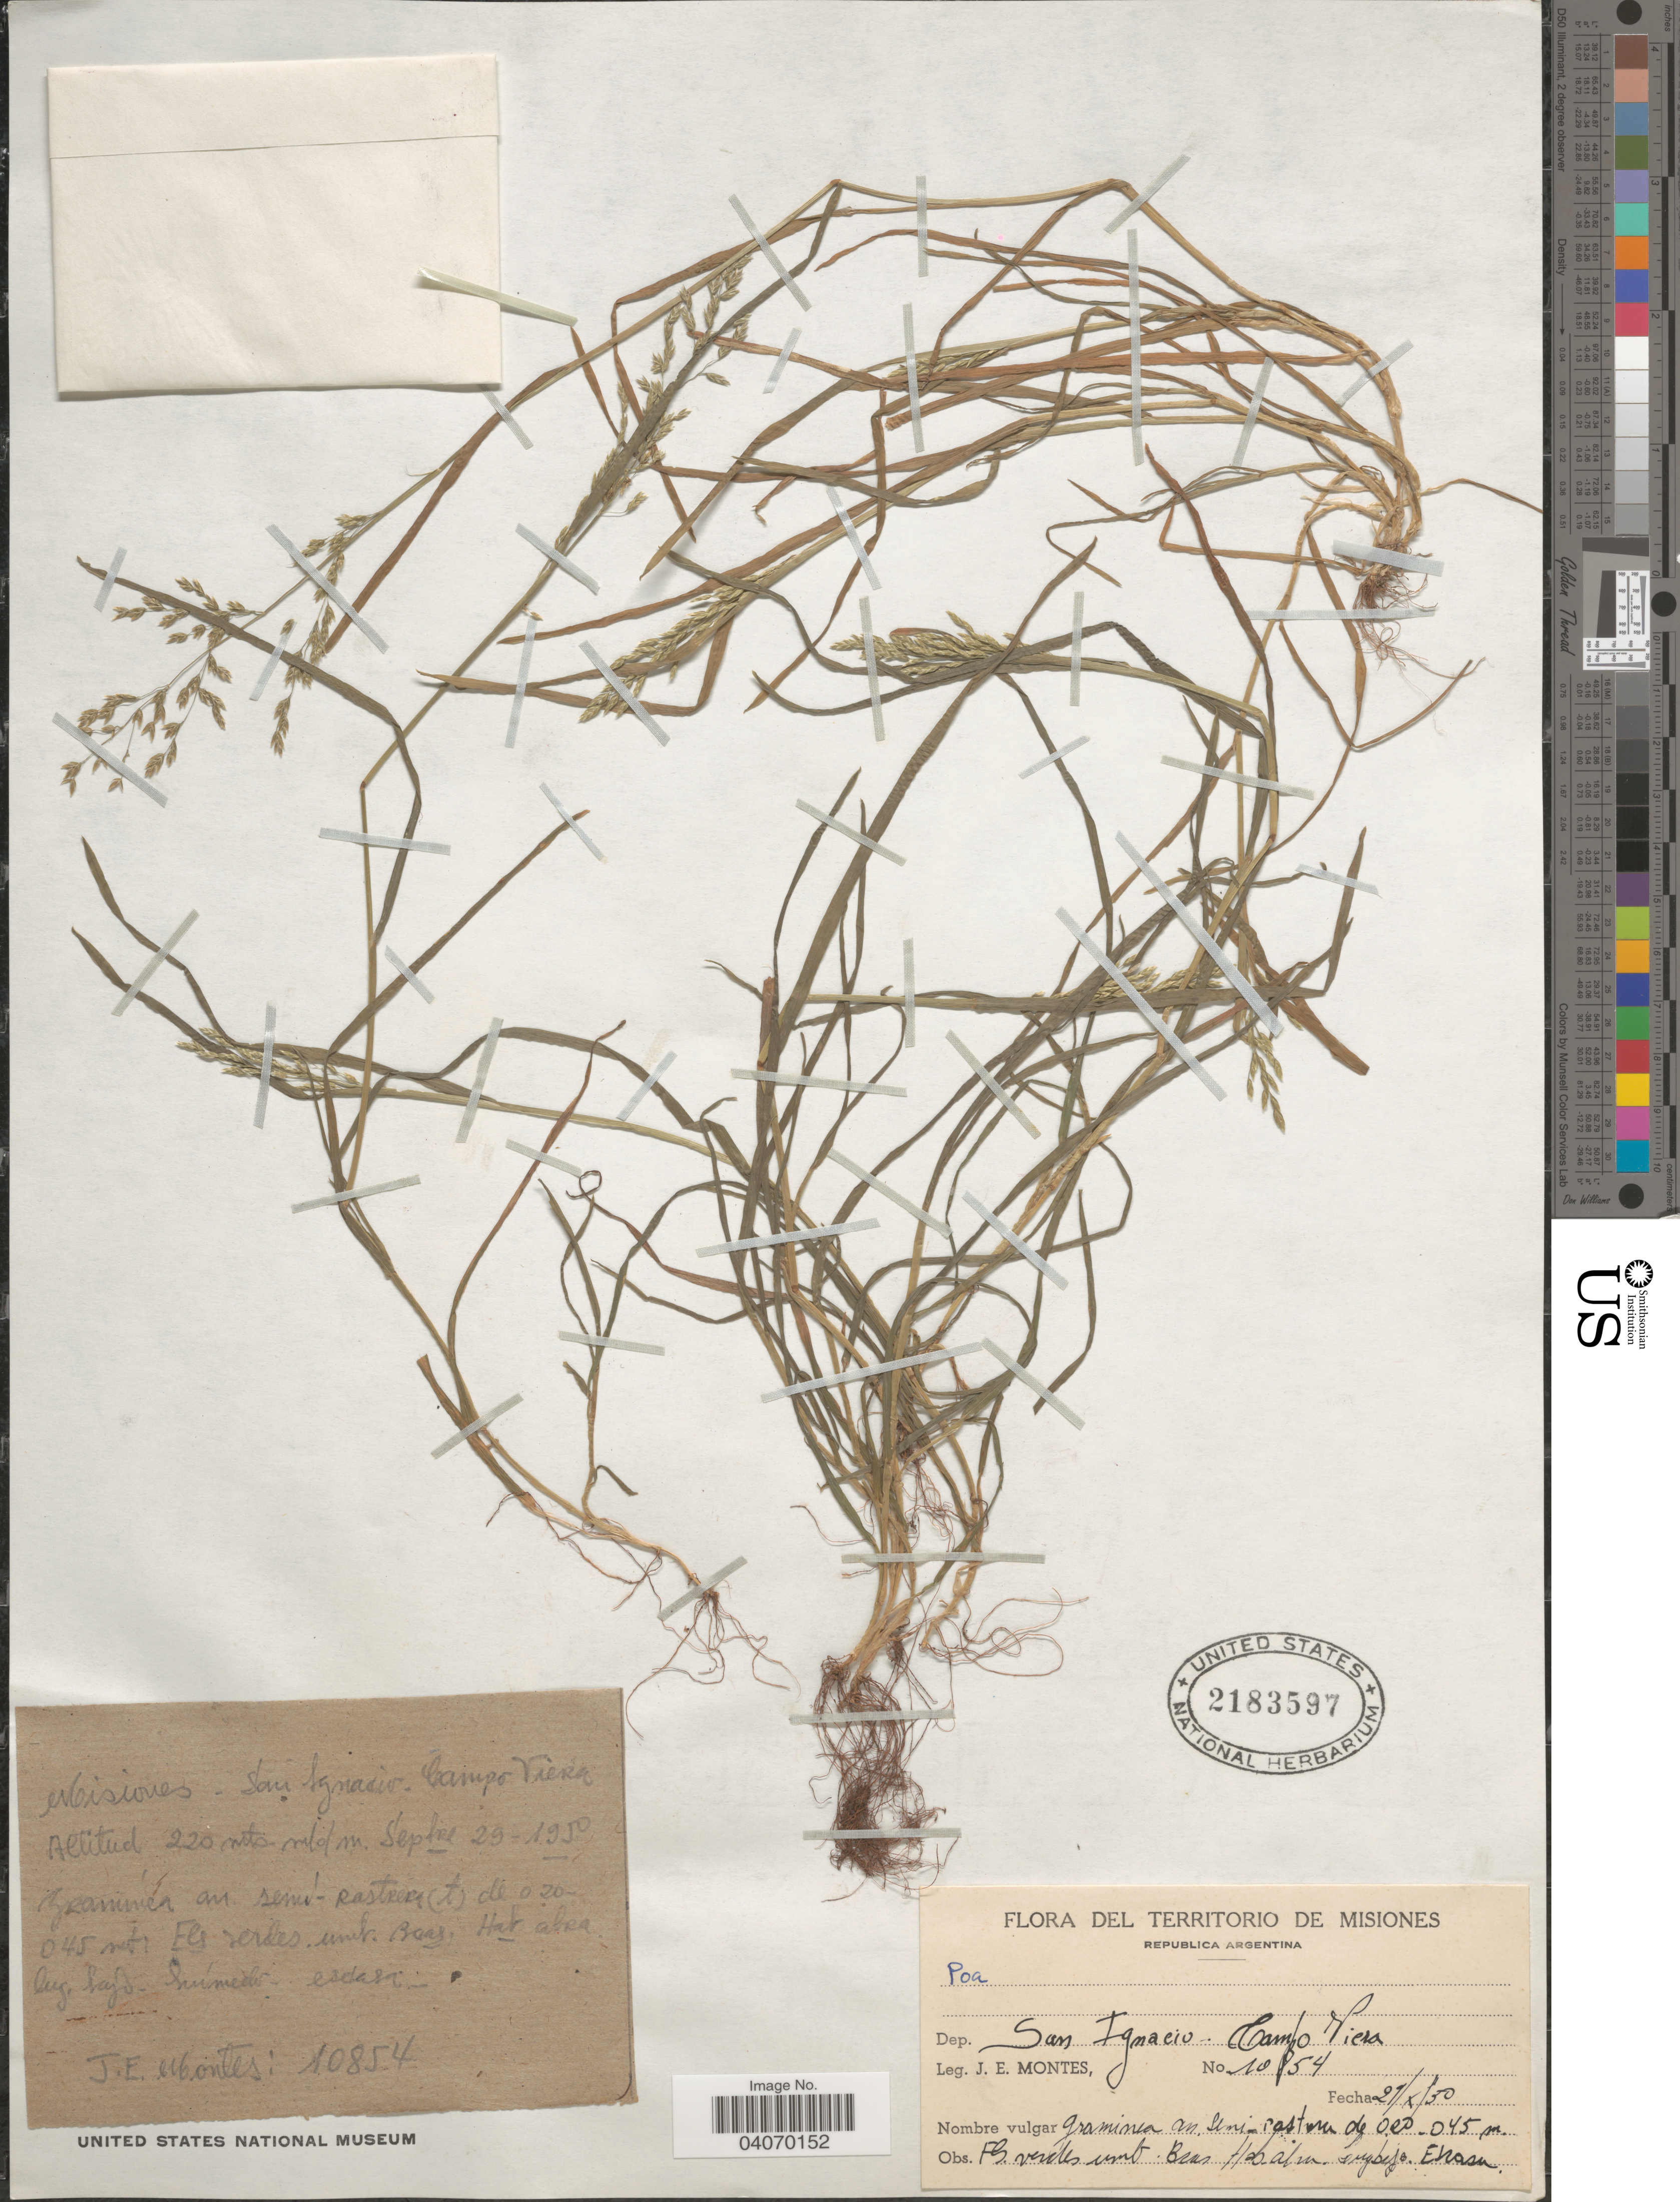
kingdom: Plantae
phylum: Tracheophyta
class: Liliopsida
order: Poales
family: Poaceae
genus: Poa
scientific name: Poa annua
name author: L.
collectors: J. E. Montes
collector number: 10854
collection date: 1950-09-29/1950-10-29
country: Argentina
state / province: Misiones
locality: Territorio de Misiones. Dep. San Ignacio. Campo Viera.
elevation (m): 220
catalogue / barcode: US 2183597